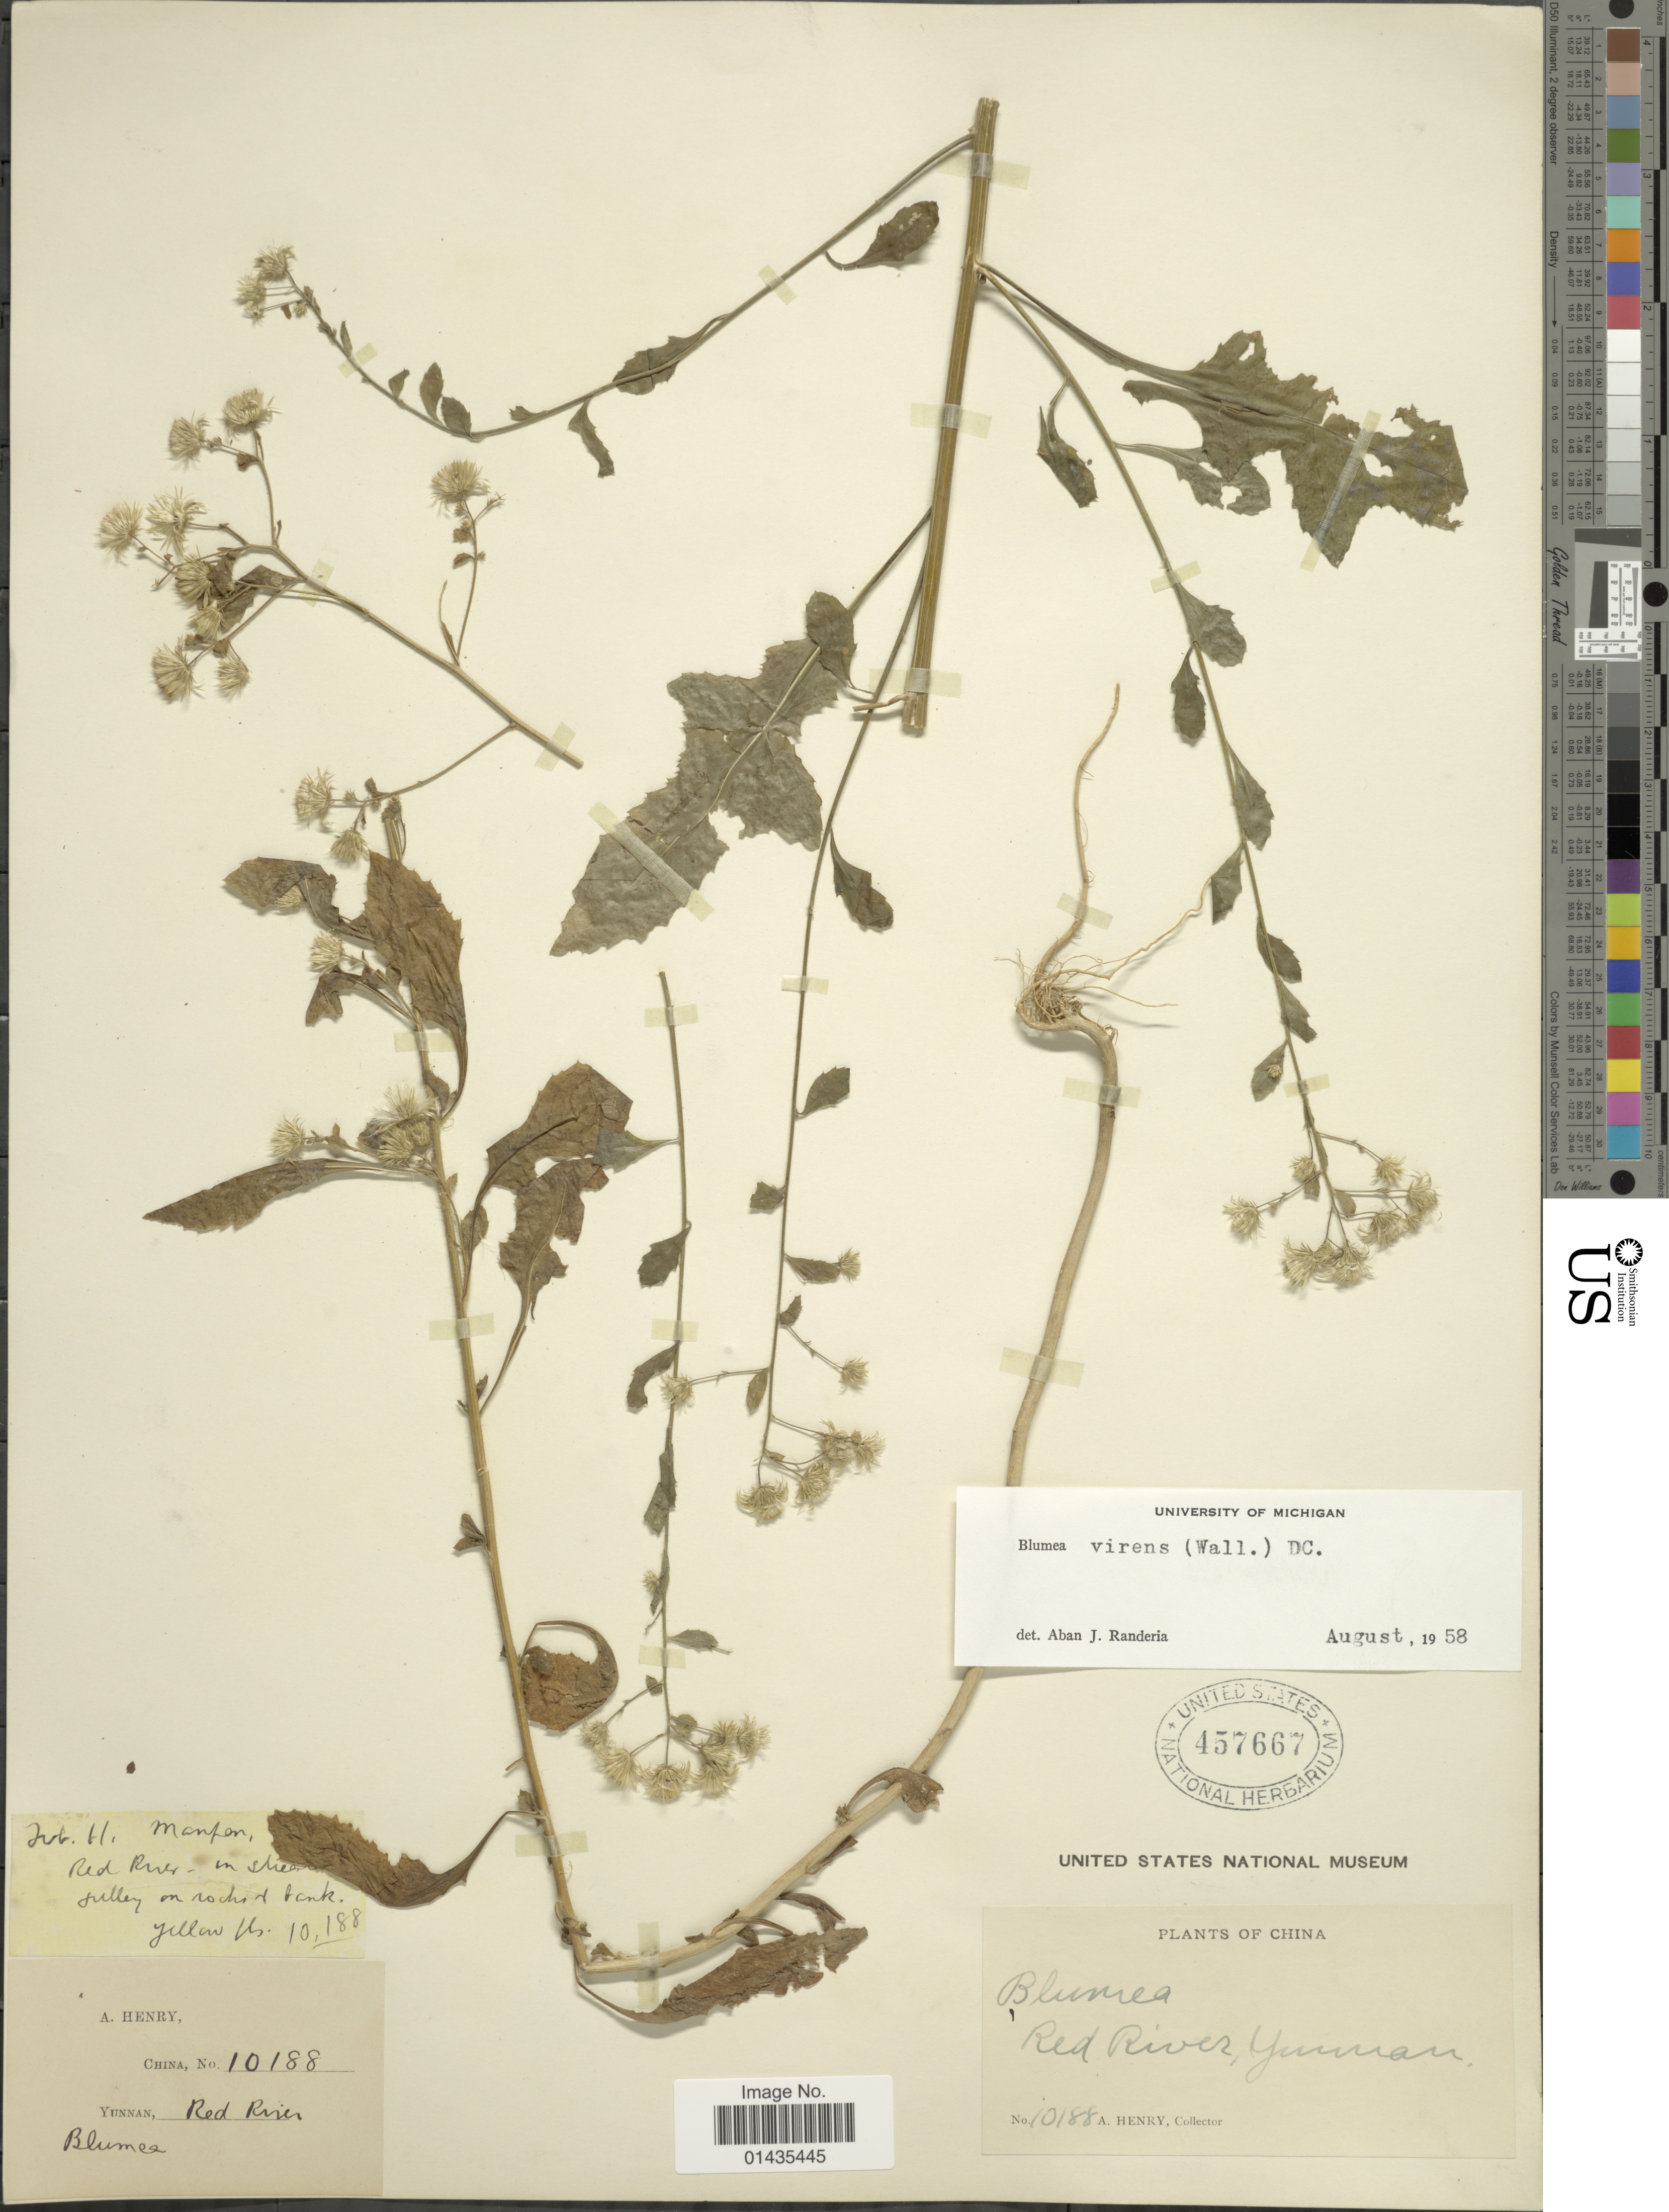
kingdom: Plantae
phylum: Tracheophyta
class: Magnoliopsida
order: Asterales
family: Asteraceae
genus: Blumea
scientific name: Blumea virens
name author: DC.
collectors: A. Henry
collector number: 10188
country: China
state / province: Yunnan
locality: Red River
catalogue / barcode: US 457667